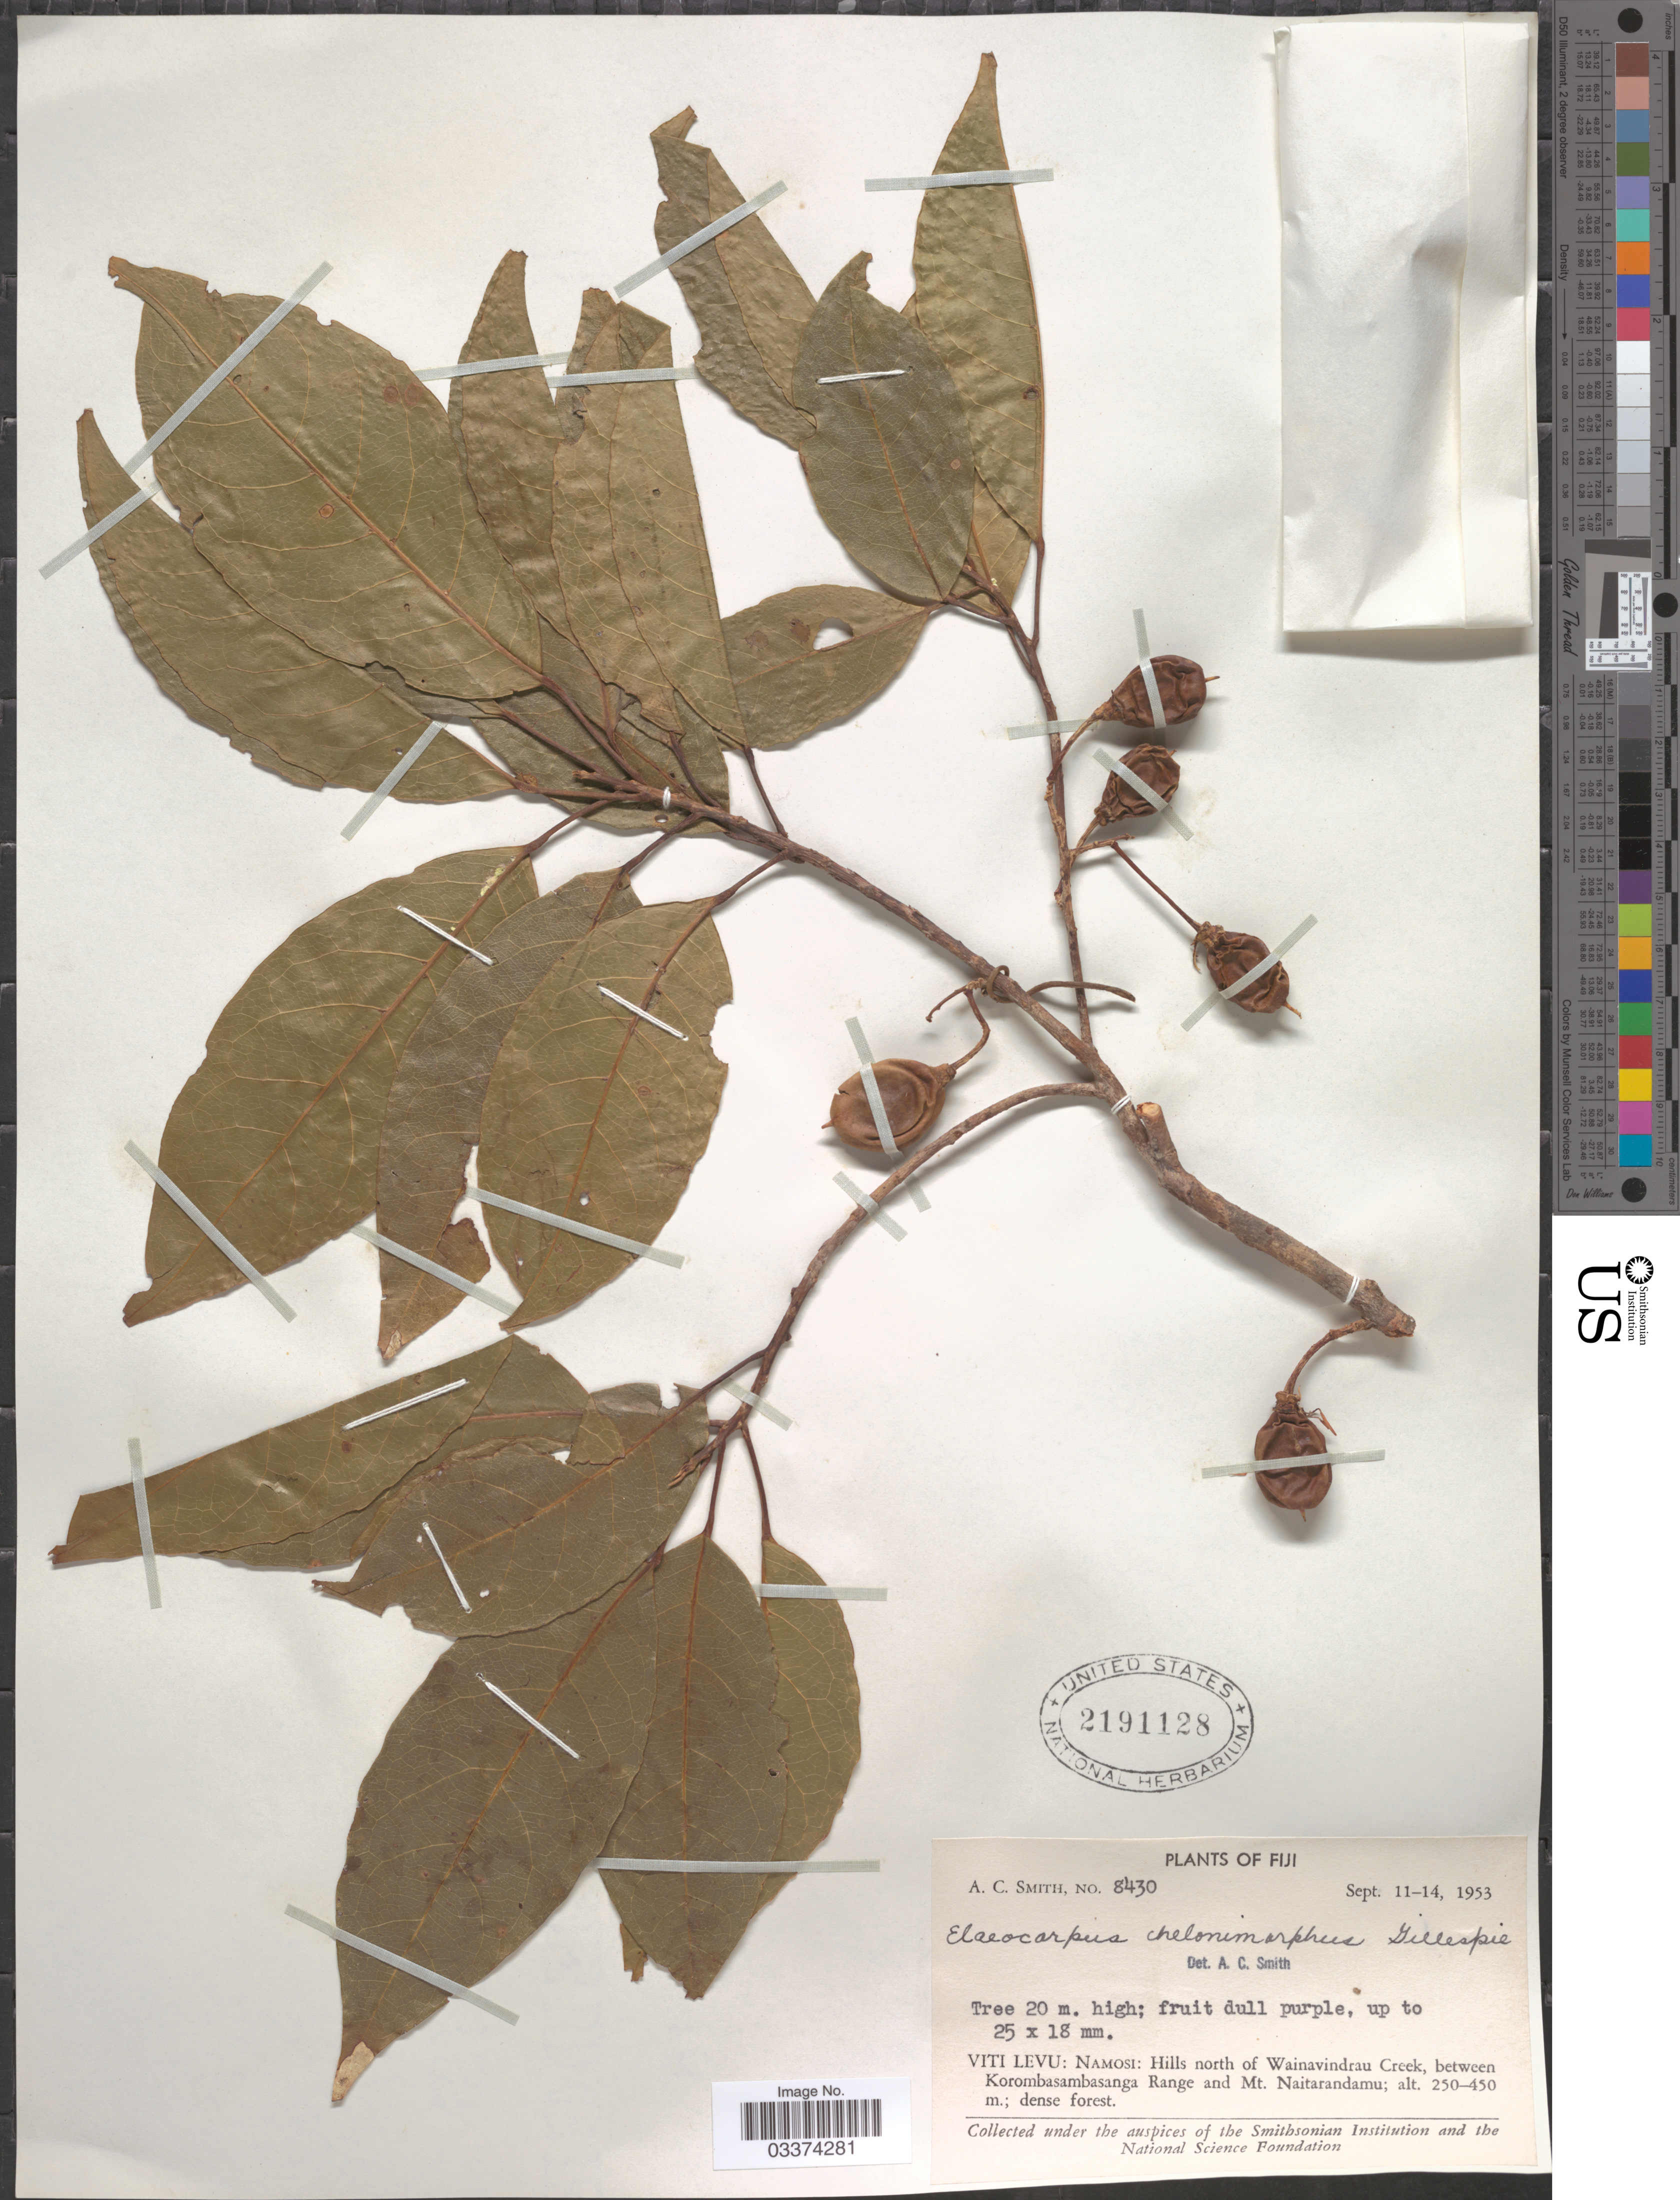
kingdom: Plantae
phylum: Tracheophyta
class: Magnoliopsida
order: Oxalidales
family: Elaeocarpaceae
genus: Elaeocarpus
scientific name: Elaeocarpus chelonimorphus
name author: Gillespie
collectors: A. C. Smith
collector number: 8430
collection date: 1953-09-11/1953-09-14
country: Fiji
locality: Viti Levu: Namosi: Hills north of Wainavindrau Creek, between Korombasambasanga Range and Mt. Naitarandamu.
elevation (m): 250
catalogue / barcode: US 2191128